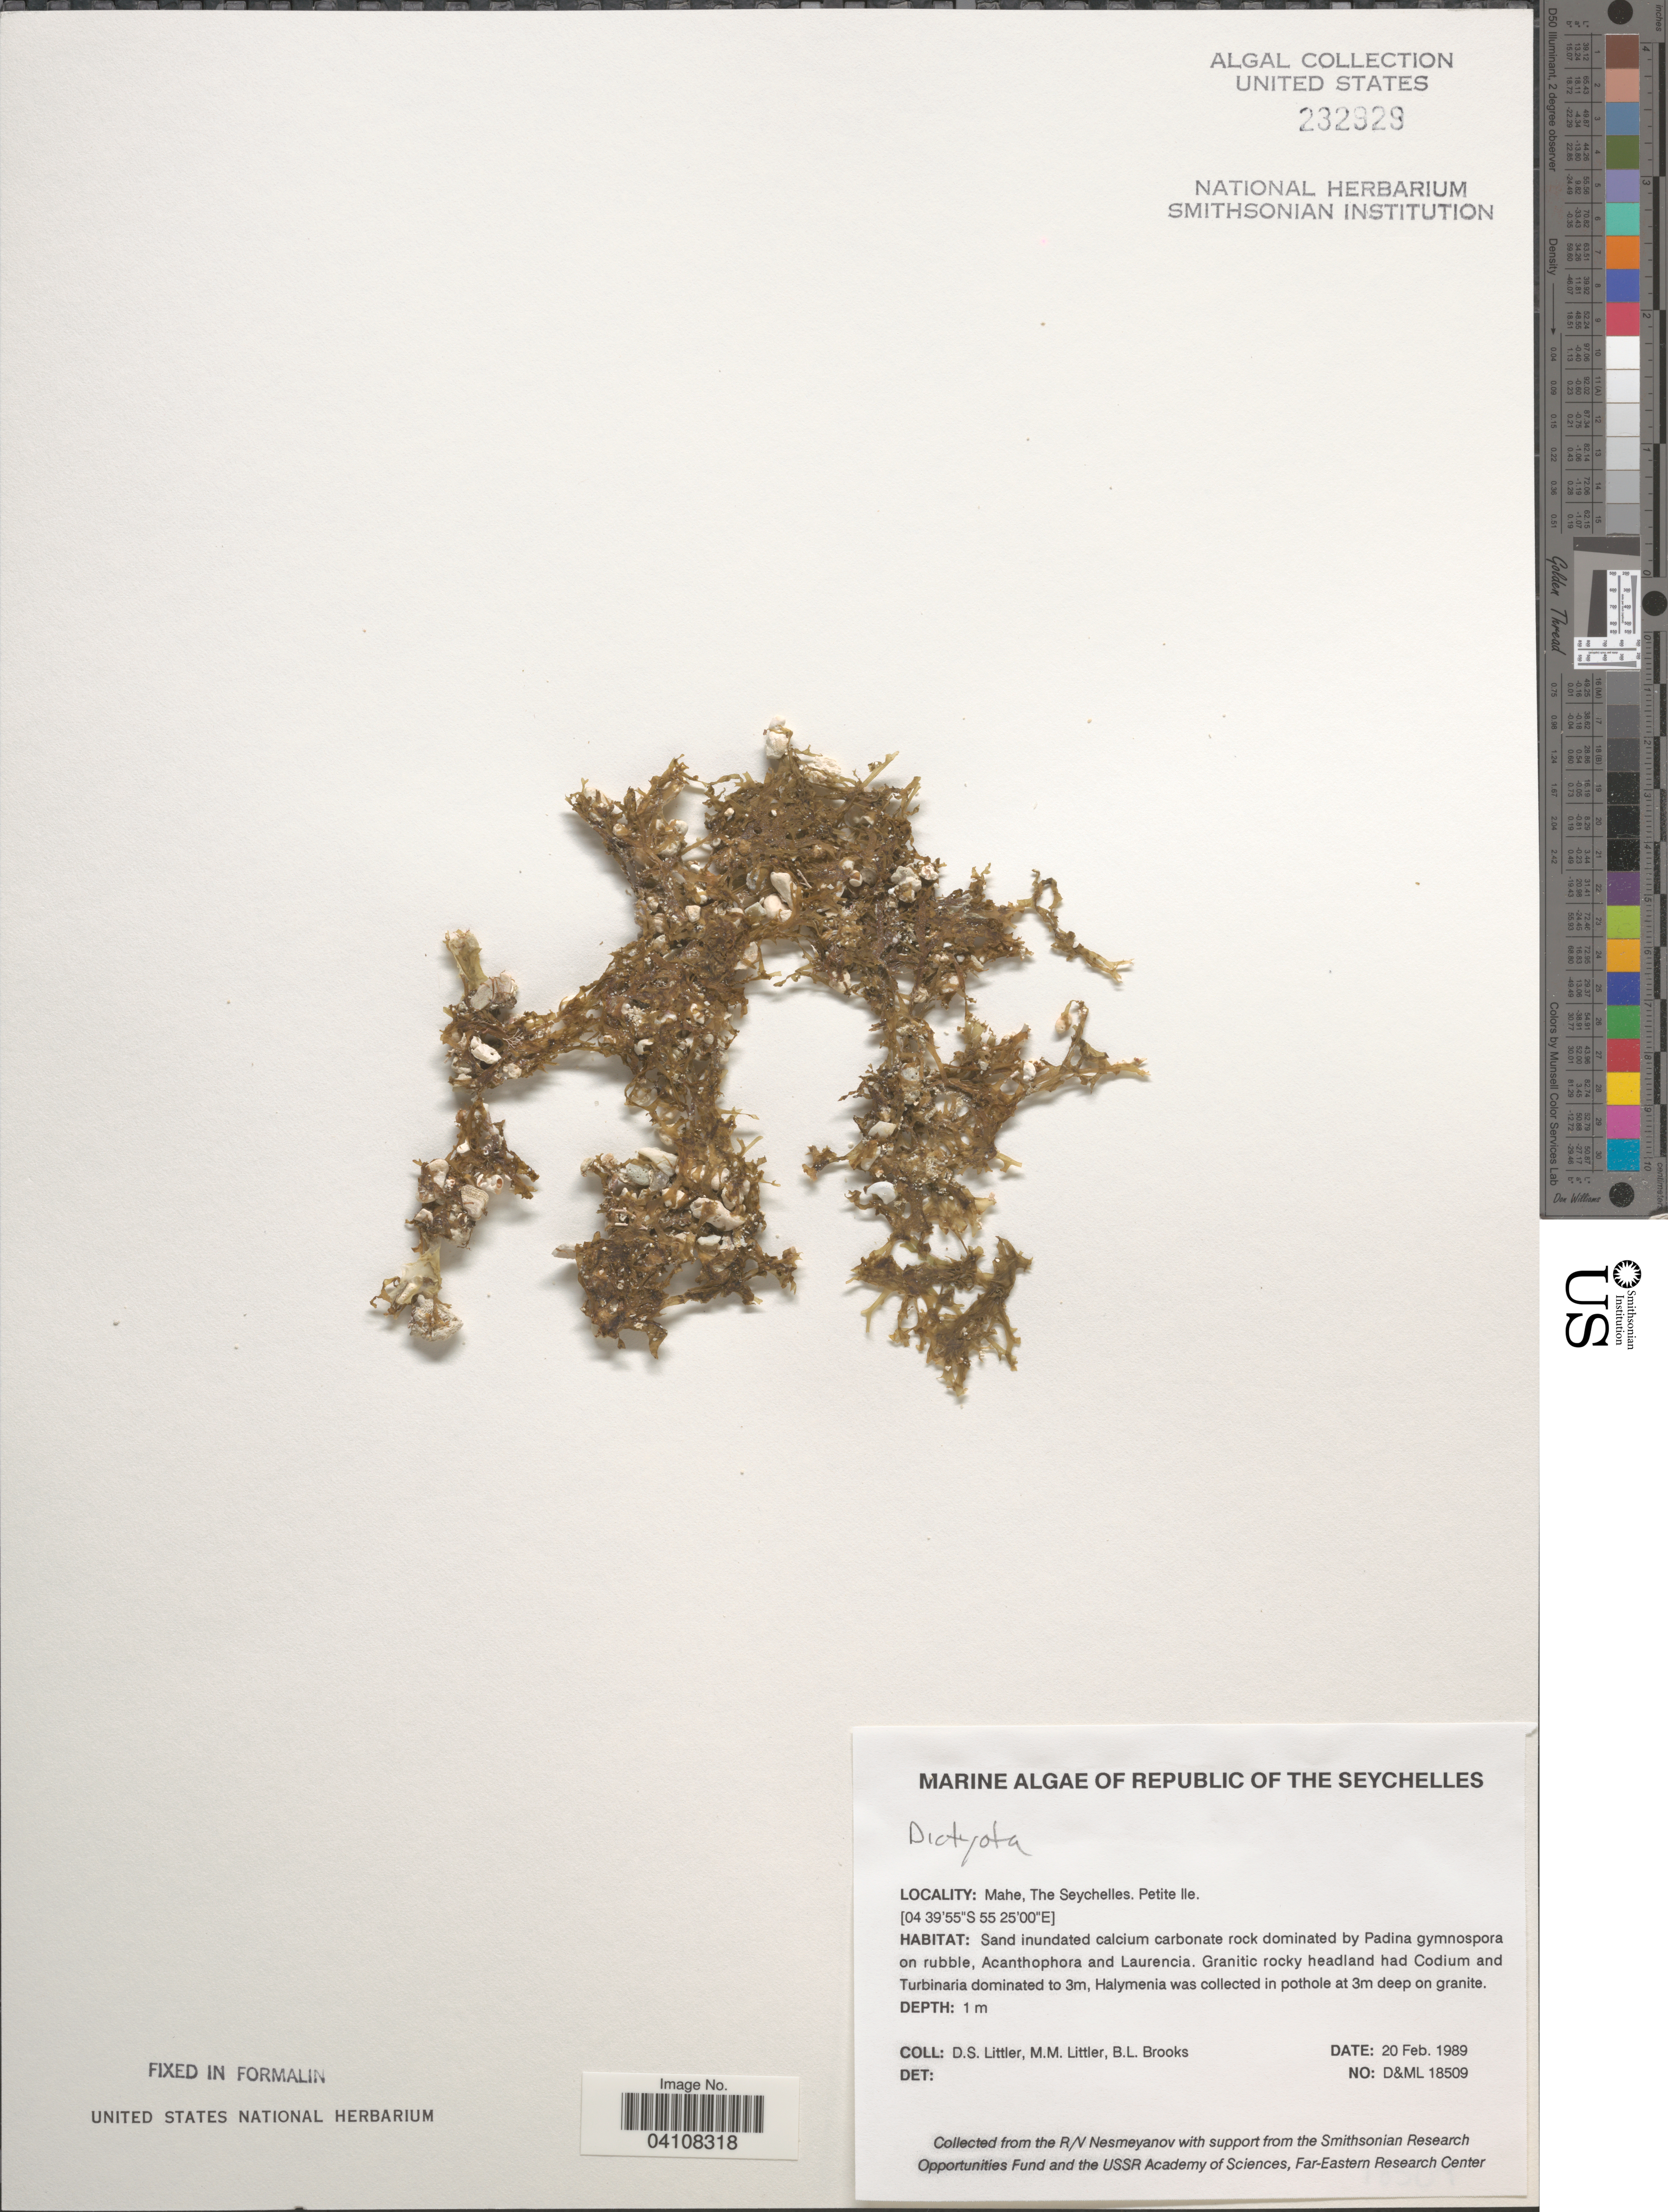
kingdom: Chromista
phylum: Ochrophyta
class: Phaeophyceae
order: Dictyotales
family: Dictyotaceae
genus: Dictyota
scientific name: Dictyota sp.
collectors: D. S. Littler & B. Brooks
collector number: D&ML18509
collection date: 1989-02-20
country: Seychelles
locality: Republic of The Seychelles. Mahe. Petit Ile.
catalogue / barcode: US 232929